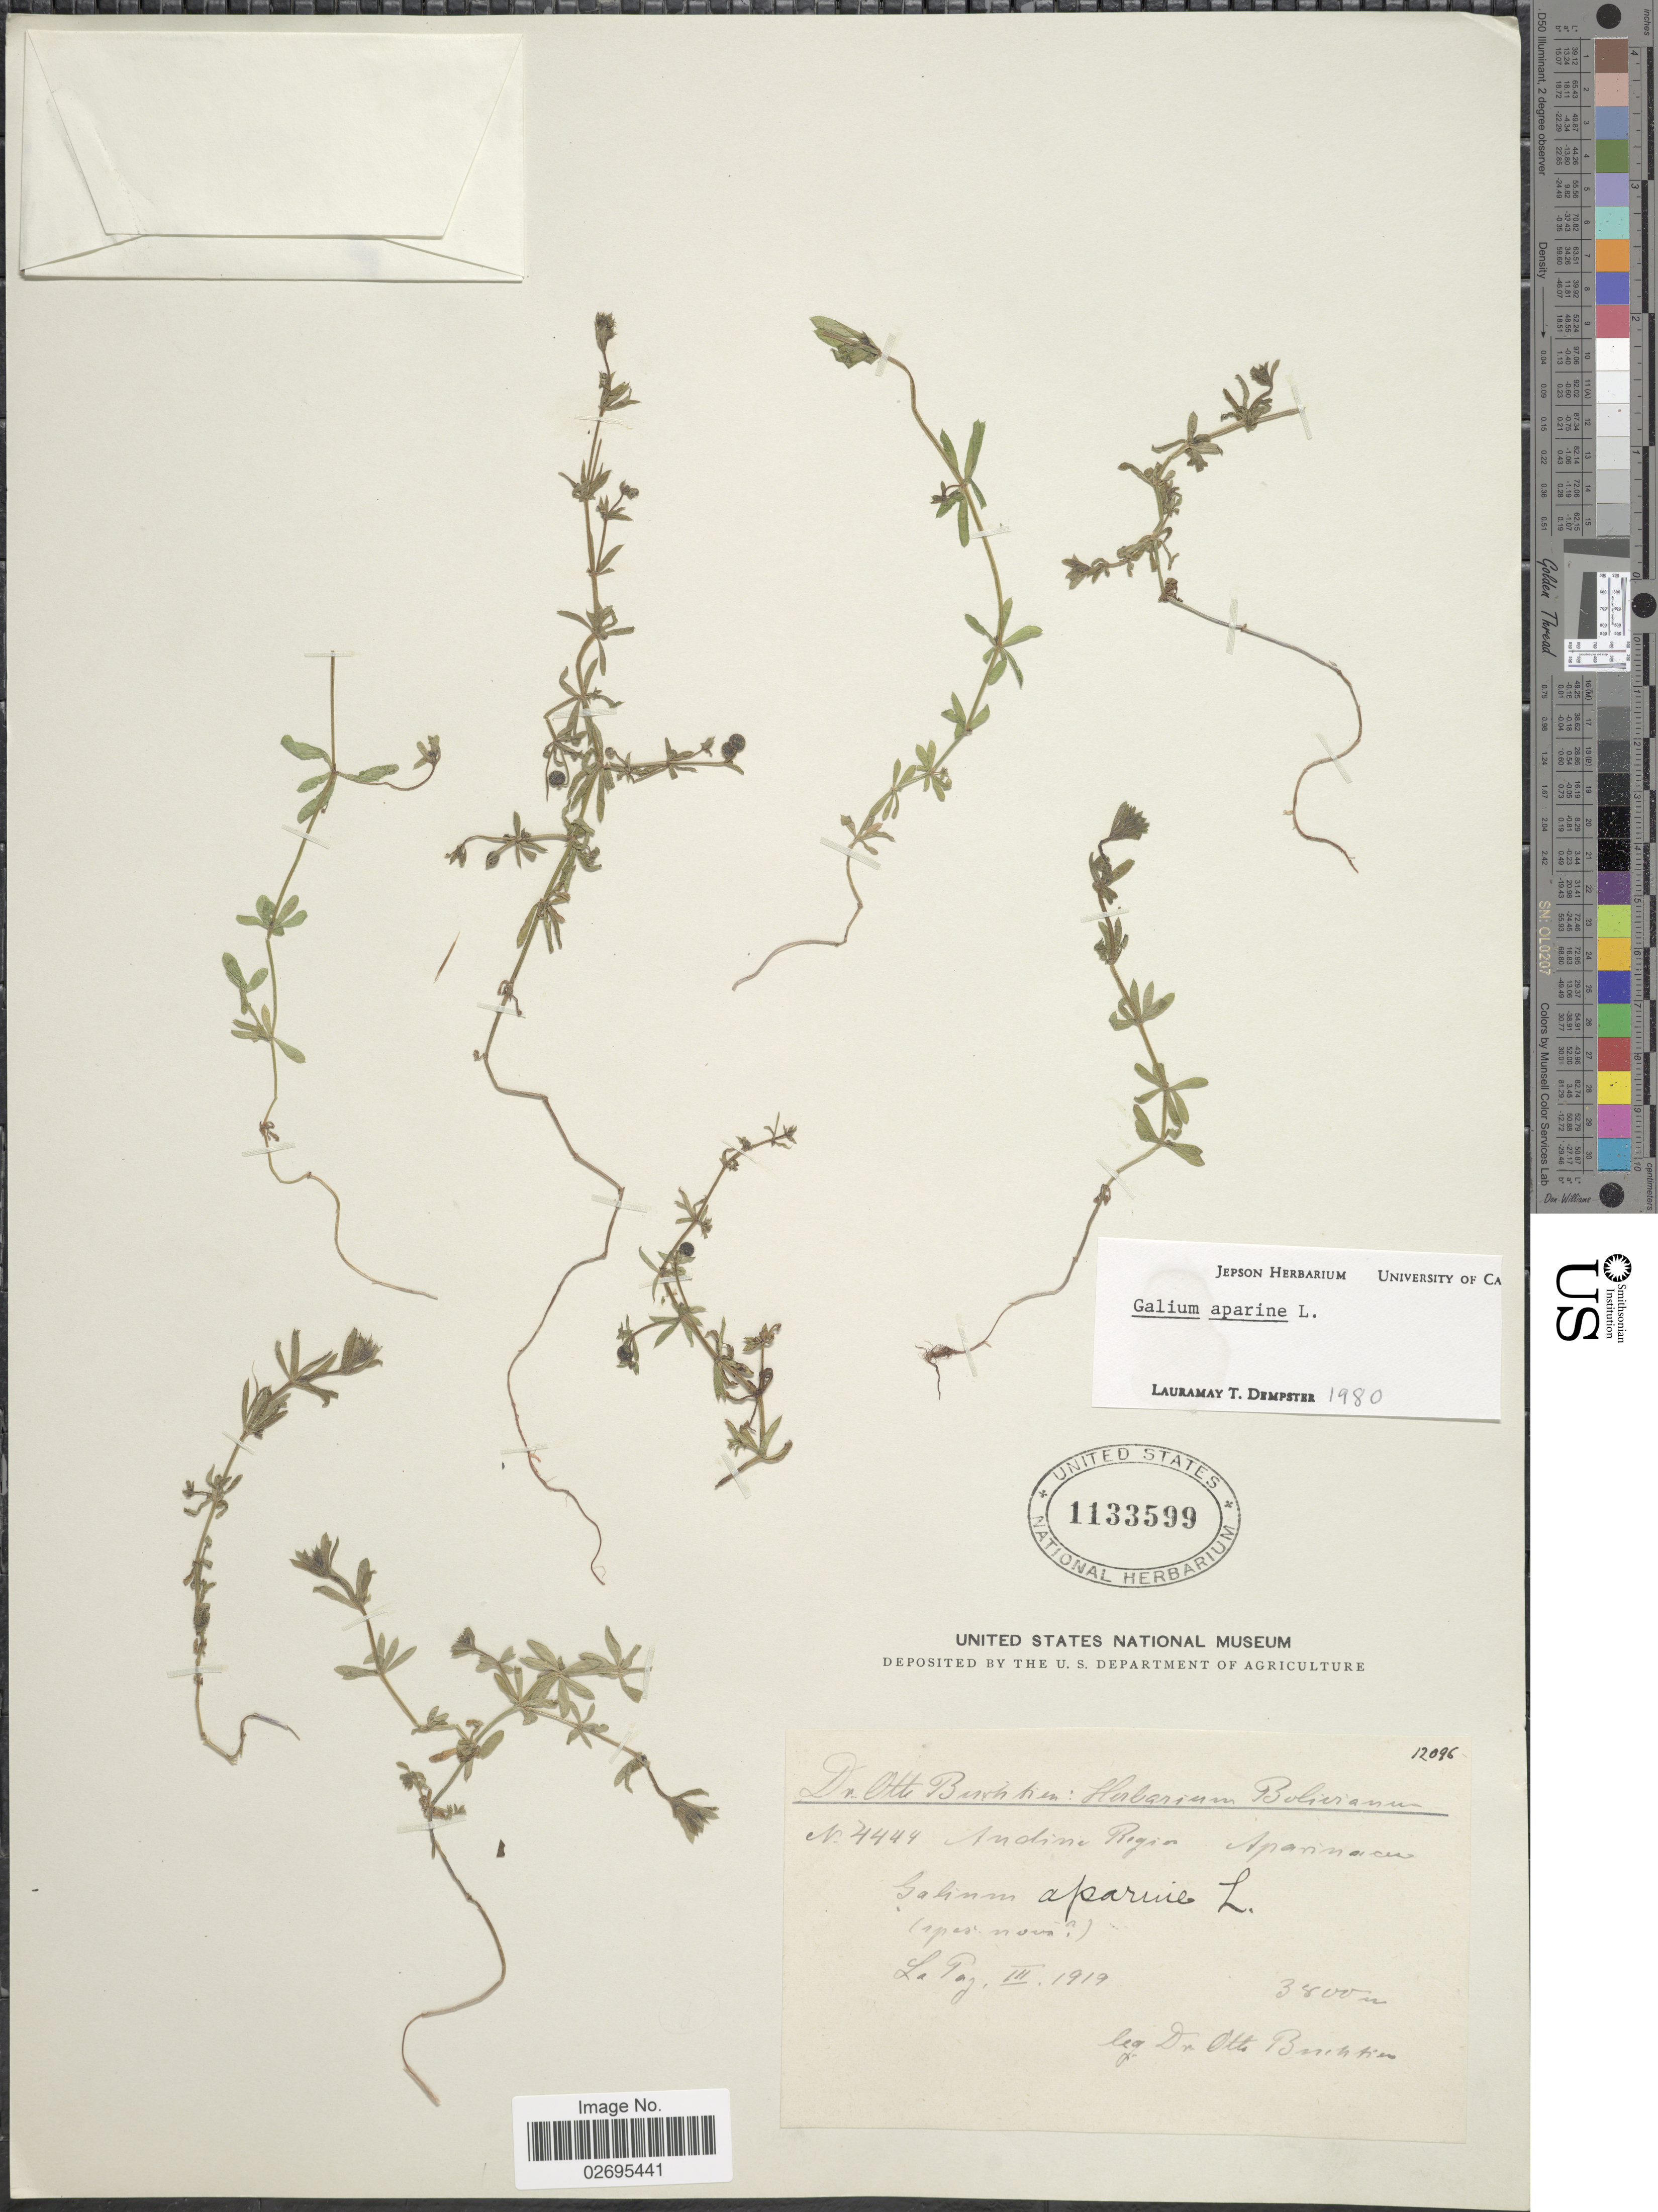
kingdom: Plantae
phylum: Tracheophyta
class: Magnoliopsida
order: Gentianales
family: Rubiaceae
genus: Galium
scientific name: Galium aparine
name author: L.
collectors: O. Buchtien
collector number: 12096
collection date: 1919-03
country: Bolivia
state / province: La Paz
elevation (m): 3800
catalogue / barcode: US 1133599